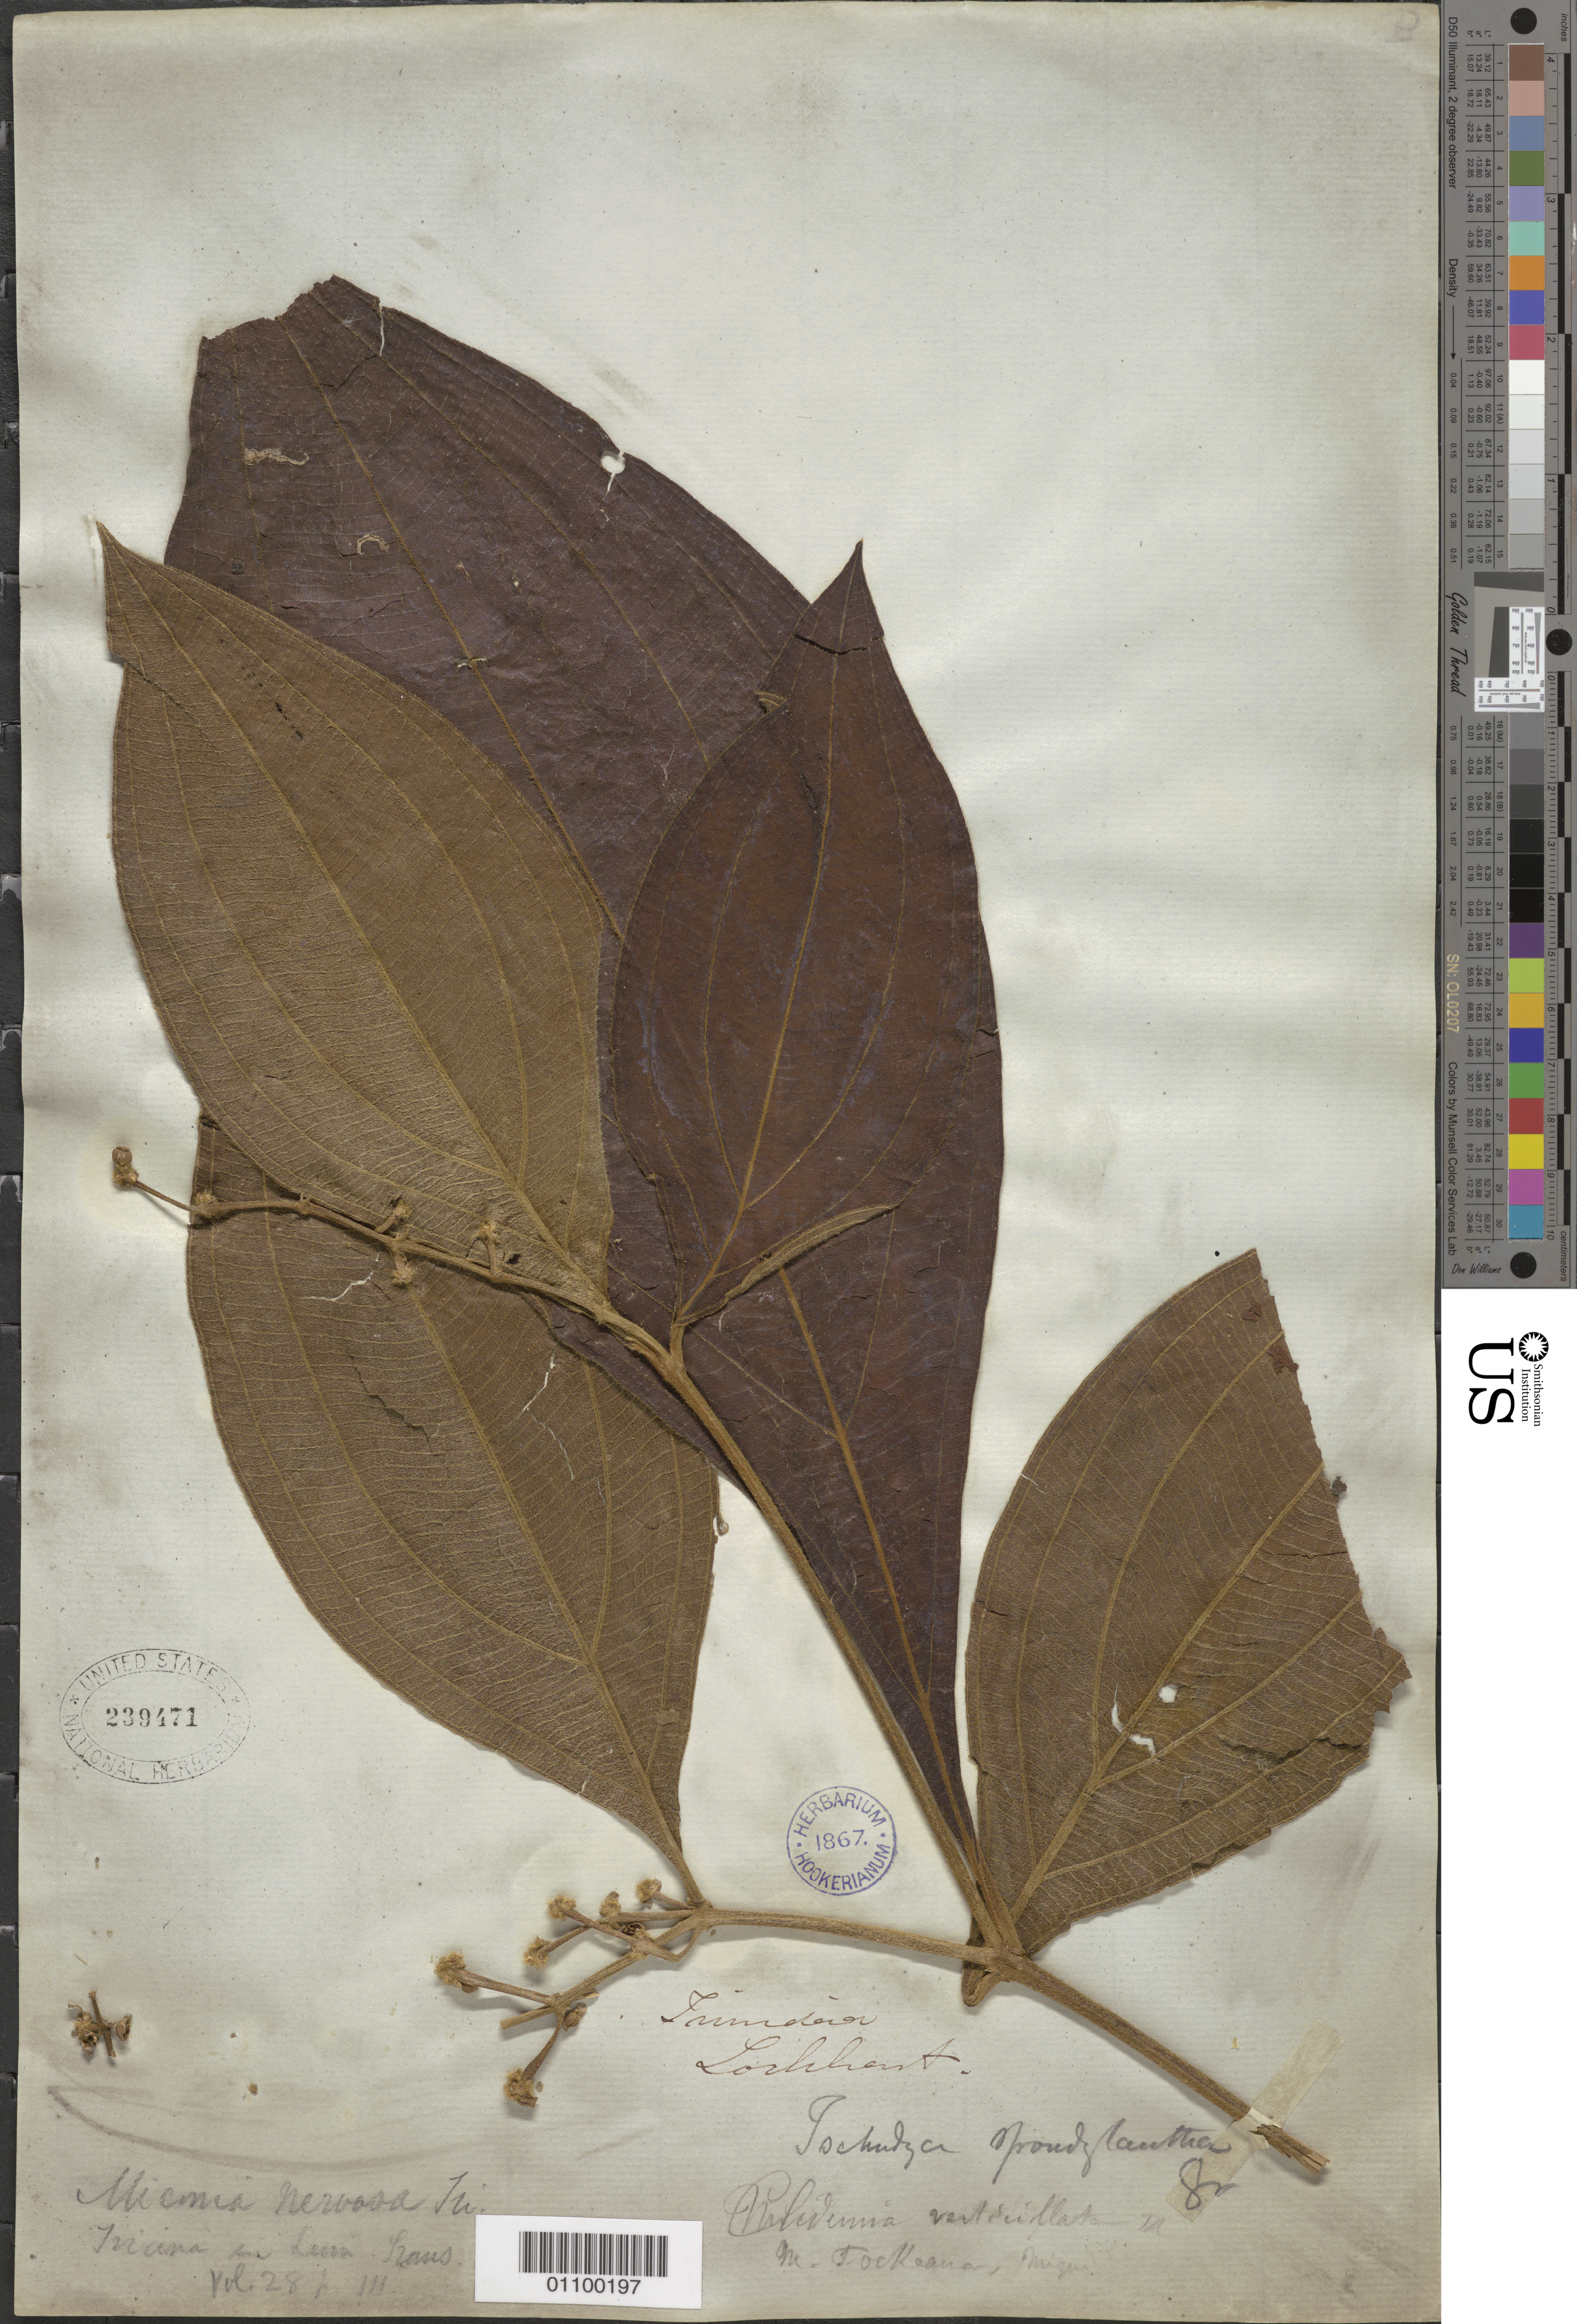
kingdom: Plantae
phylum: Tracheophyta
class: Magnoliopsida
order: Myrtales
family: Melastomataceae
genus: Miconia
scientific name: Miconia nervosa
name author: (Sm.) Triana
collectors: -. Lockhart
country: Trinidad and Tobago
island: Trinidad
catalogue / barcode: US 239471